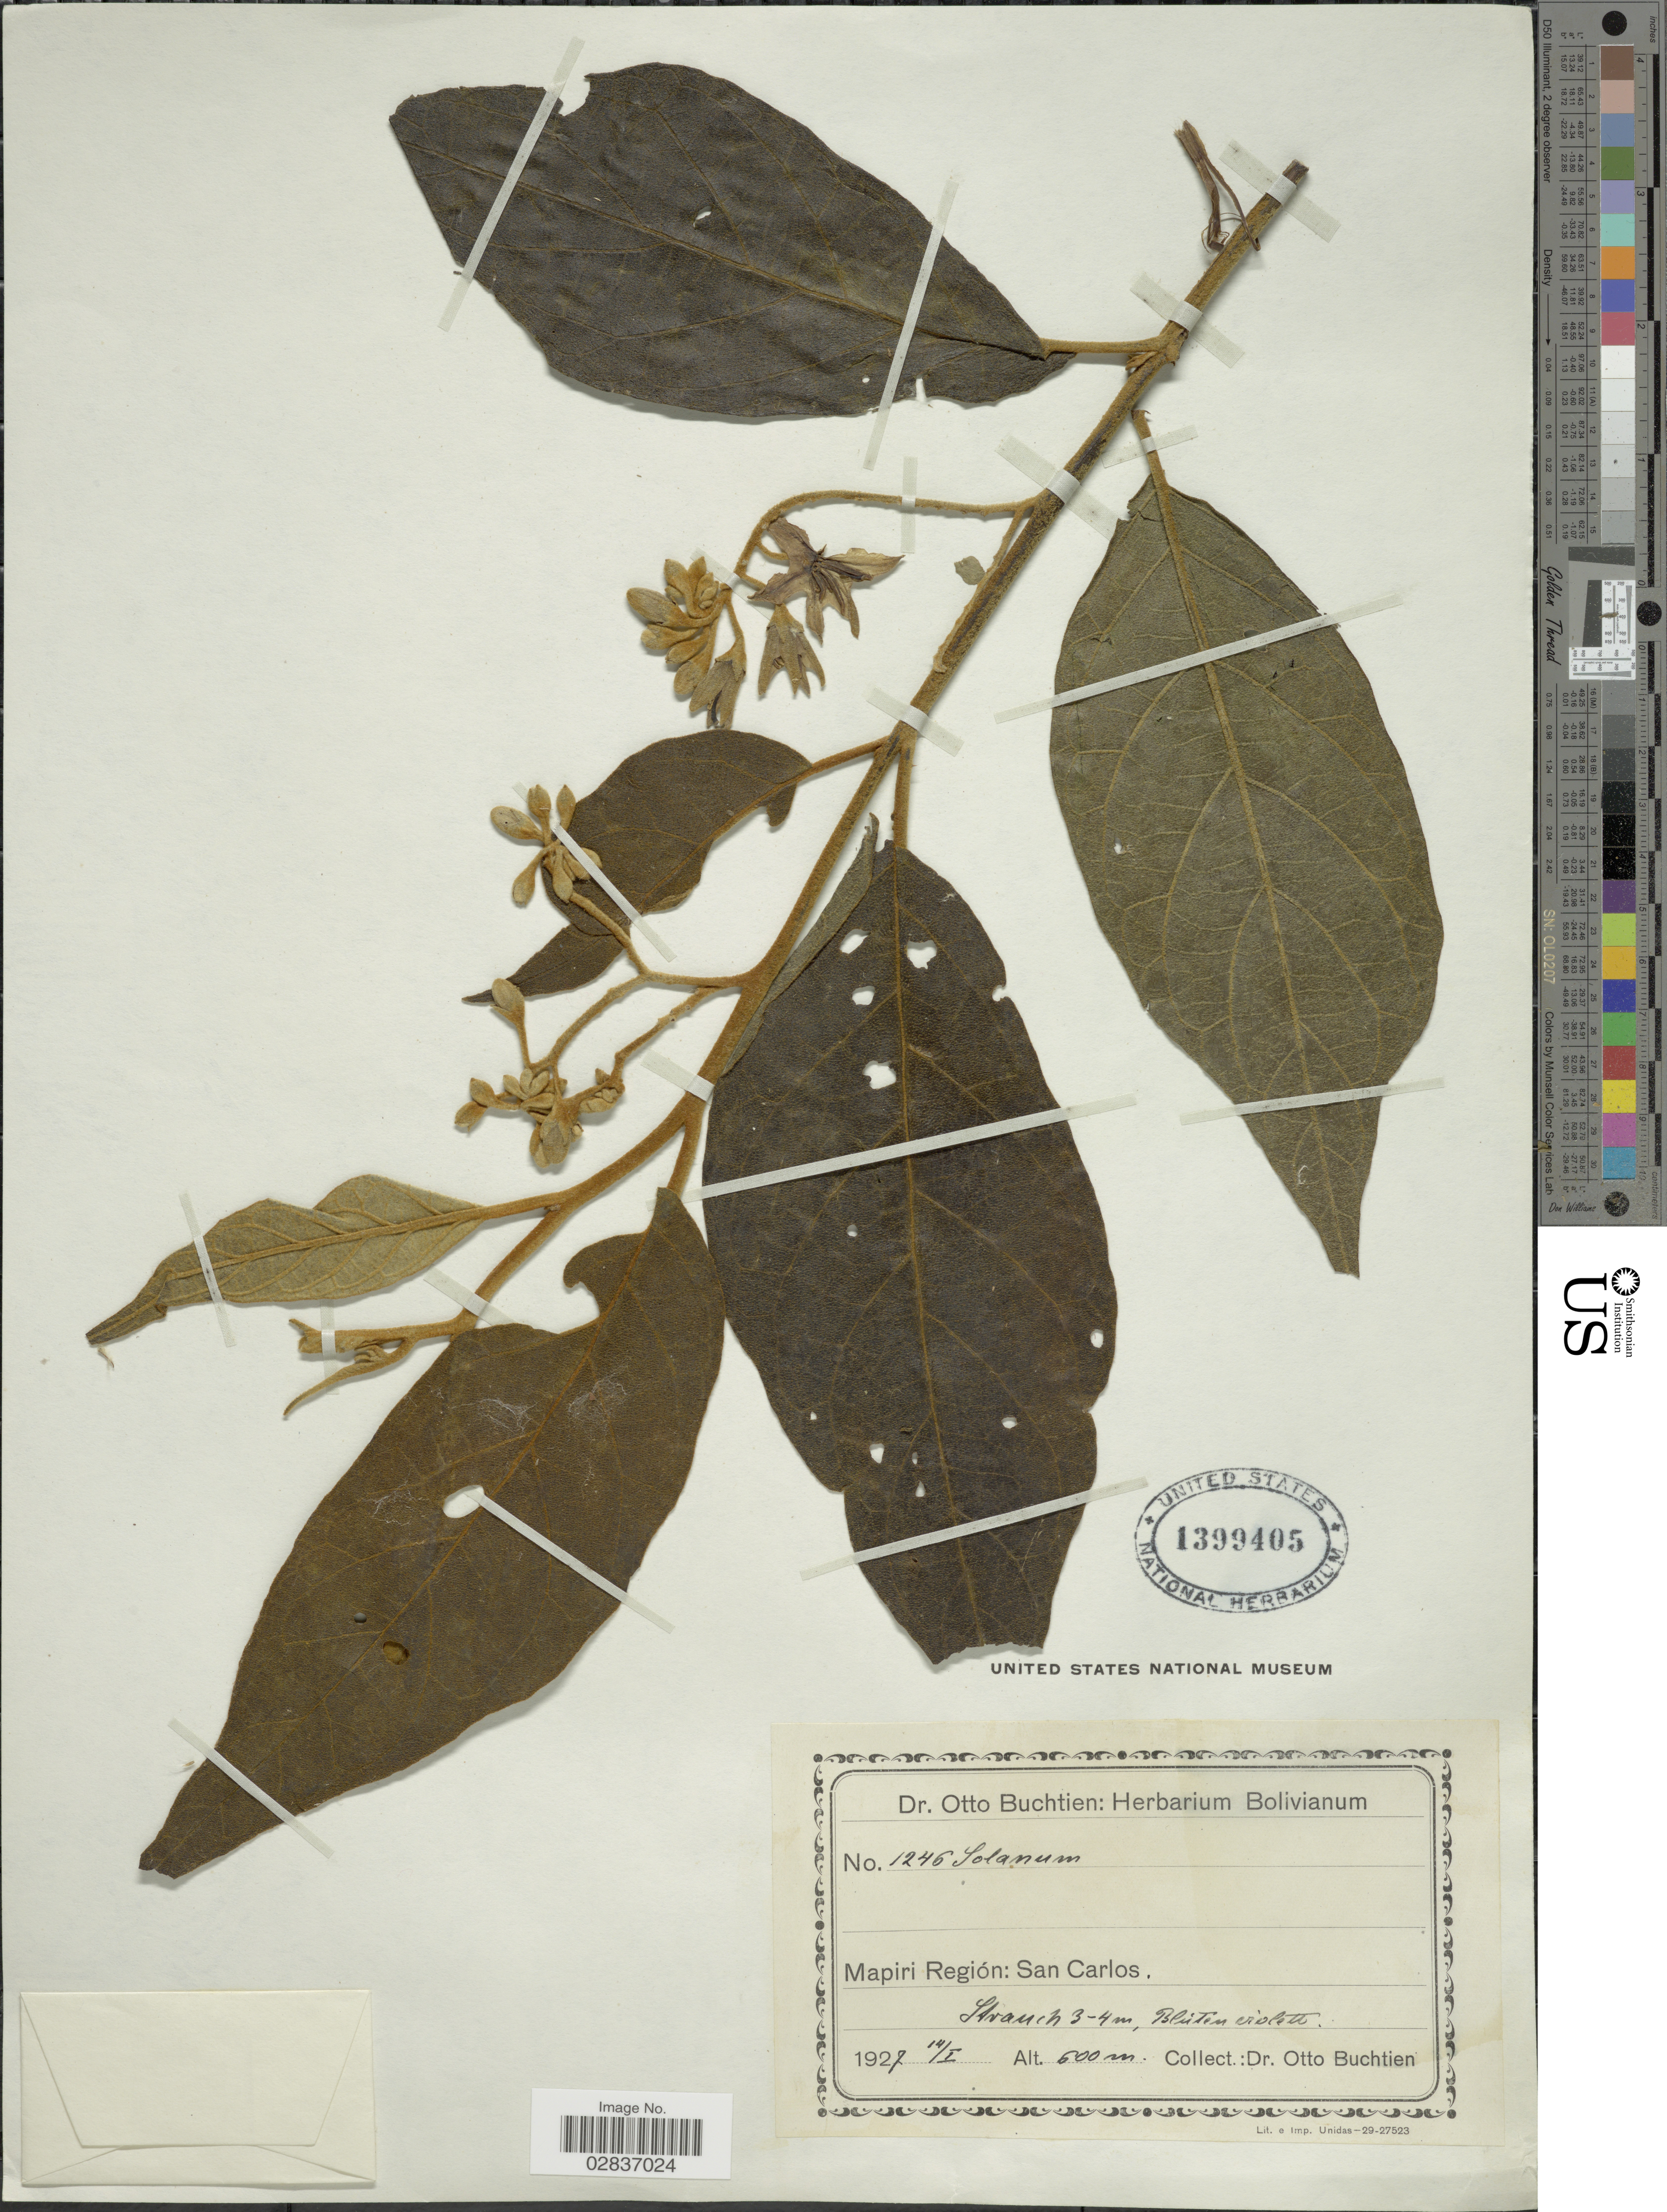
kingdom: Plantae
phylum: Tracheophyta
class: Magnoliopsida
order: Solanales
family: Solanaceae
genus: Solanum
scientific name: Solanum sp.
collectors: O. Buchtien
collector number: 1246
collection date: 1927-01-14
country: Bolivia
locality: Mapiri Región: San Carlos.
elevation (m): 500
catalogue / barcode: US 1399405